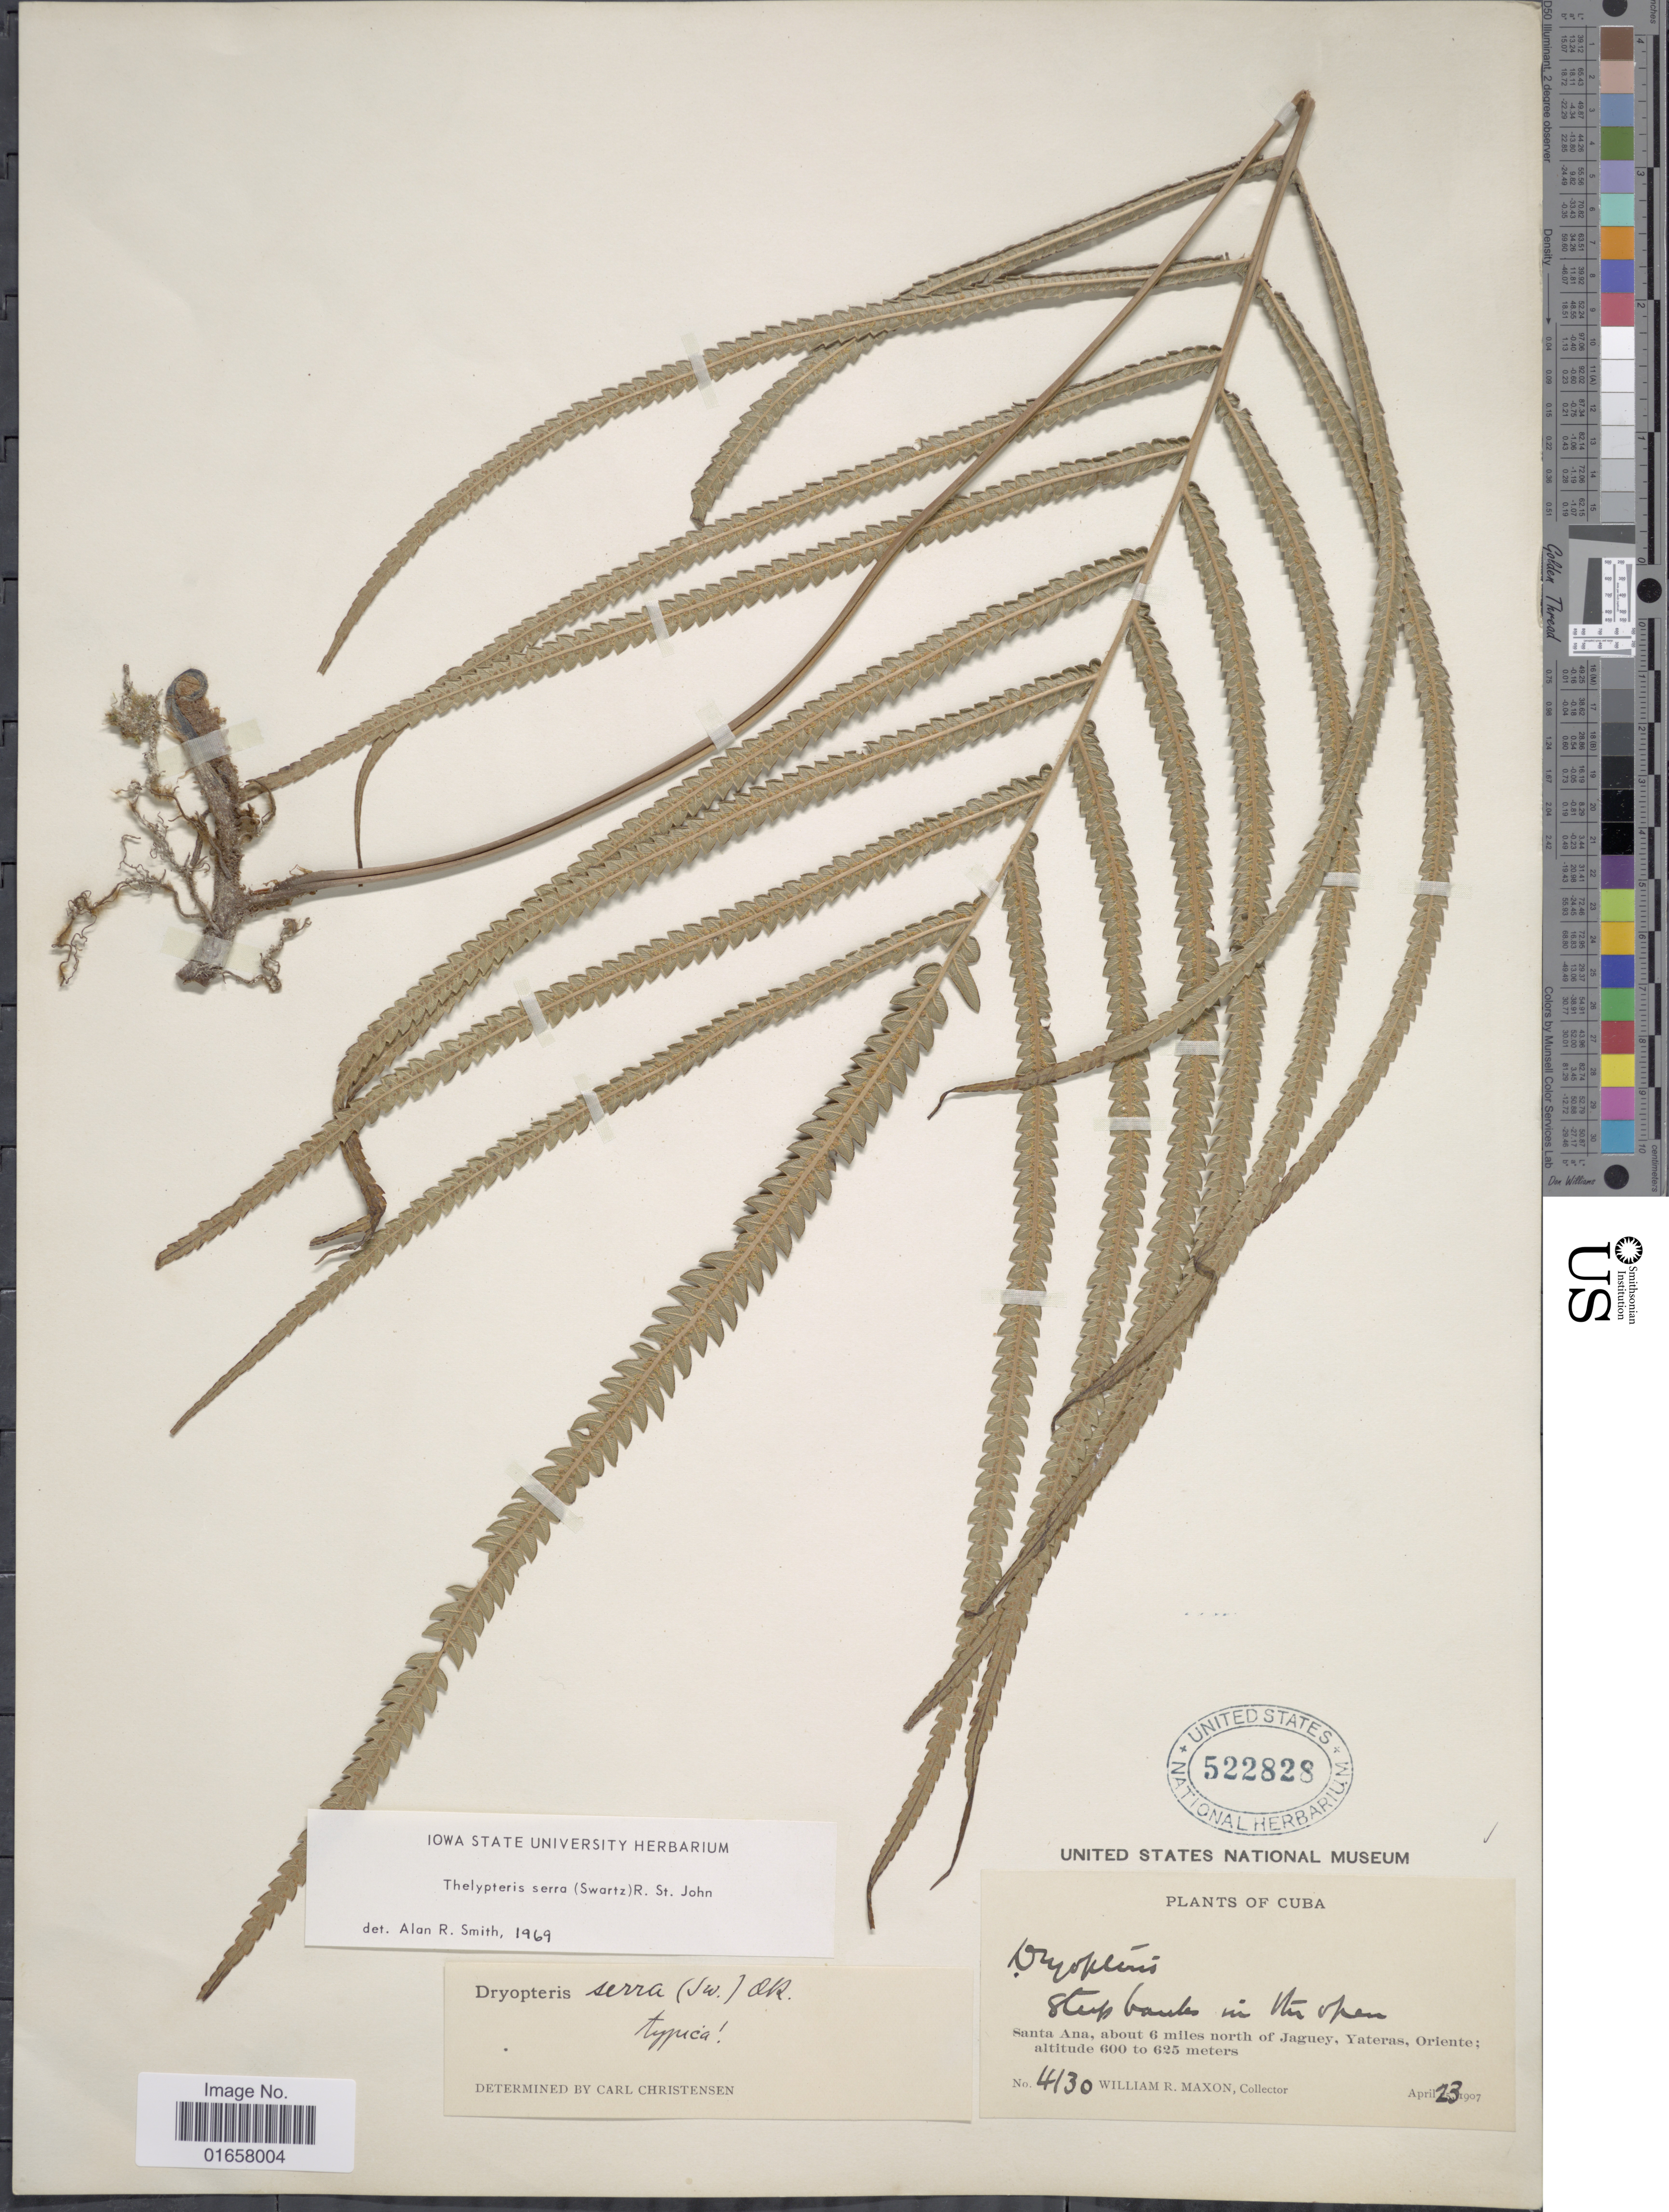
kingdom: Plantae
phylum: Tracheophyta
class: Polypodiopsida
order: Polypodiales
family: Thelypteridaceae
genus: Christella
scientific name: Christella serra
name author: (Sw.) Holttum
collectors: W. R. Maxon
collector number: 4130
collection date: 1907-04-23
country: Cuba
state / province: Oriente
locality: Cuba, Santa Ana, about 6 miles north of Jaguey, Yateras, Oriente.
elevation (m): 600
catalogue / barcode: US 522828